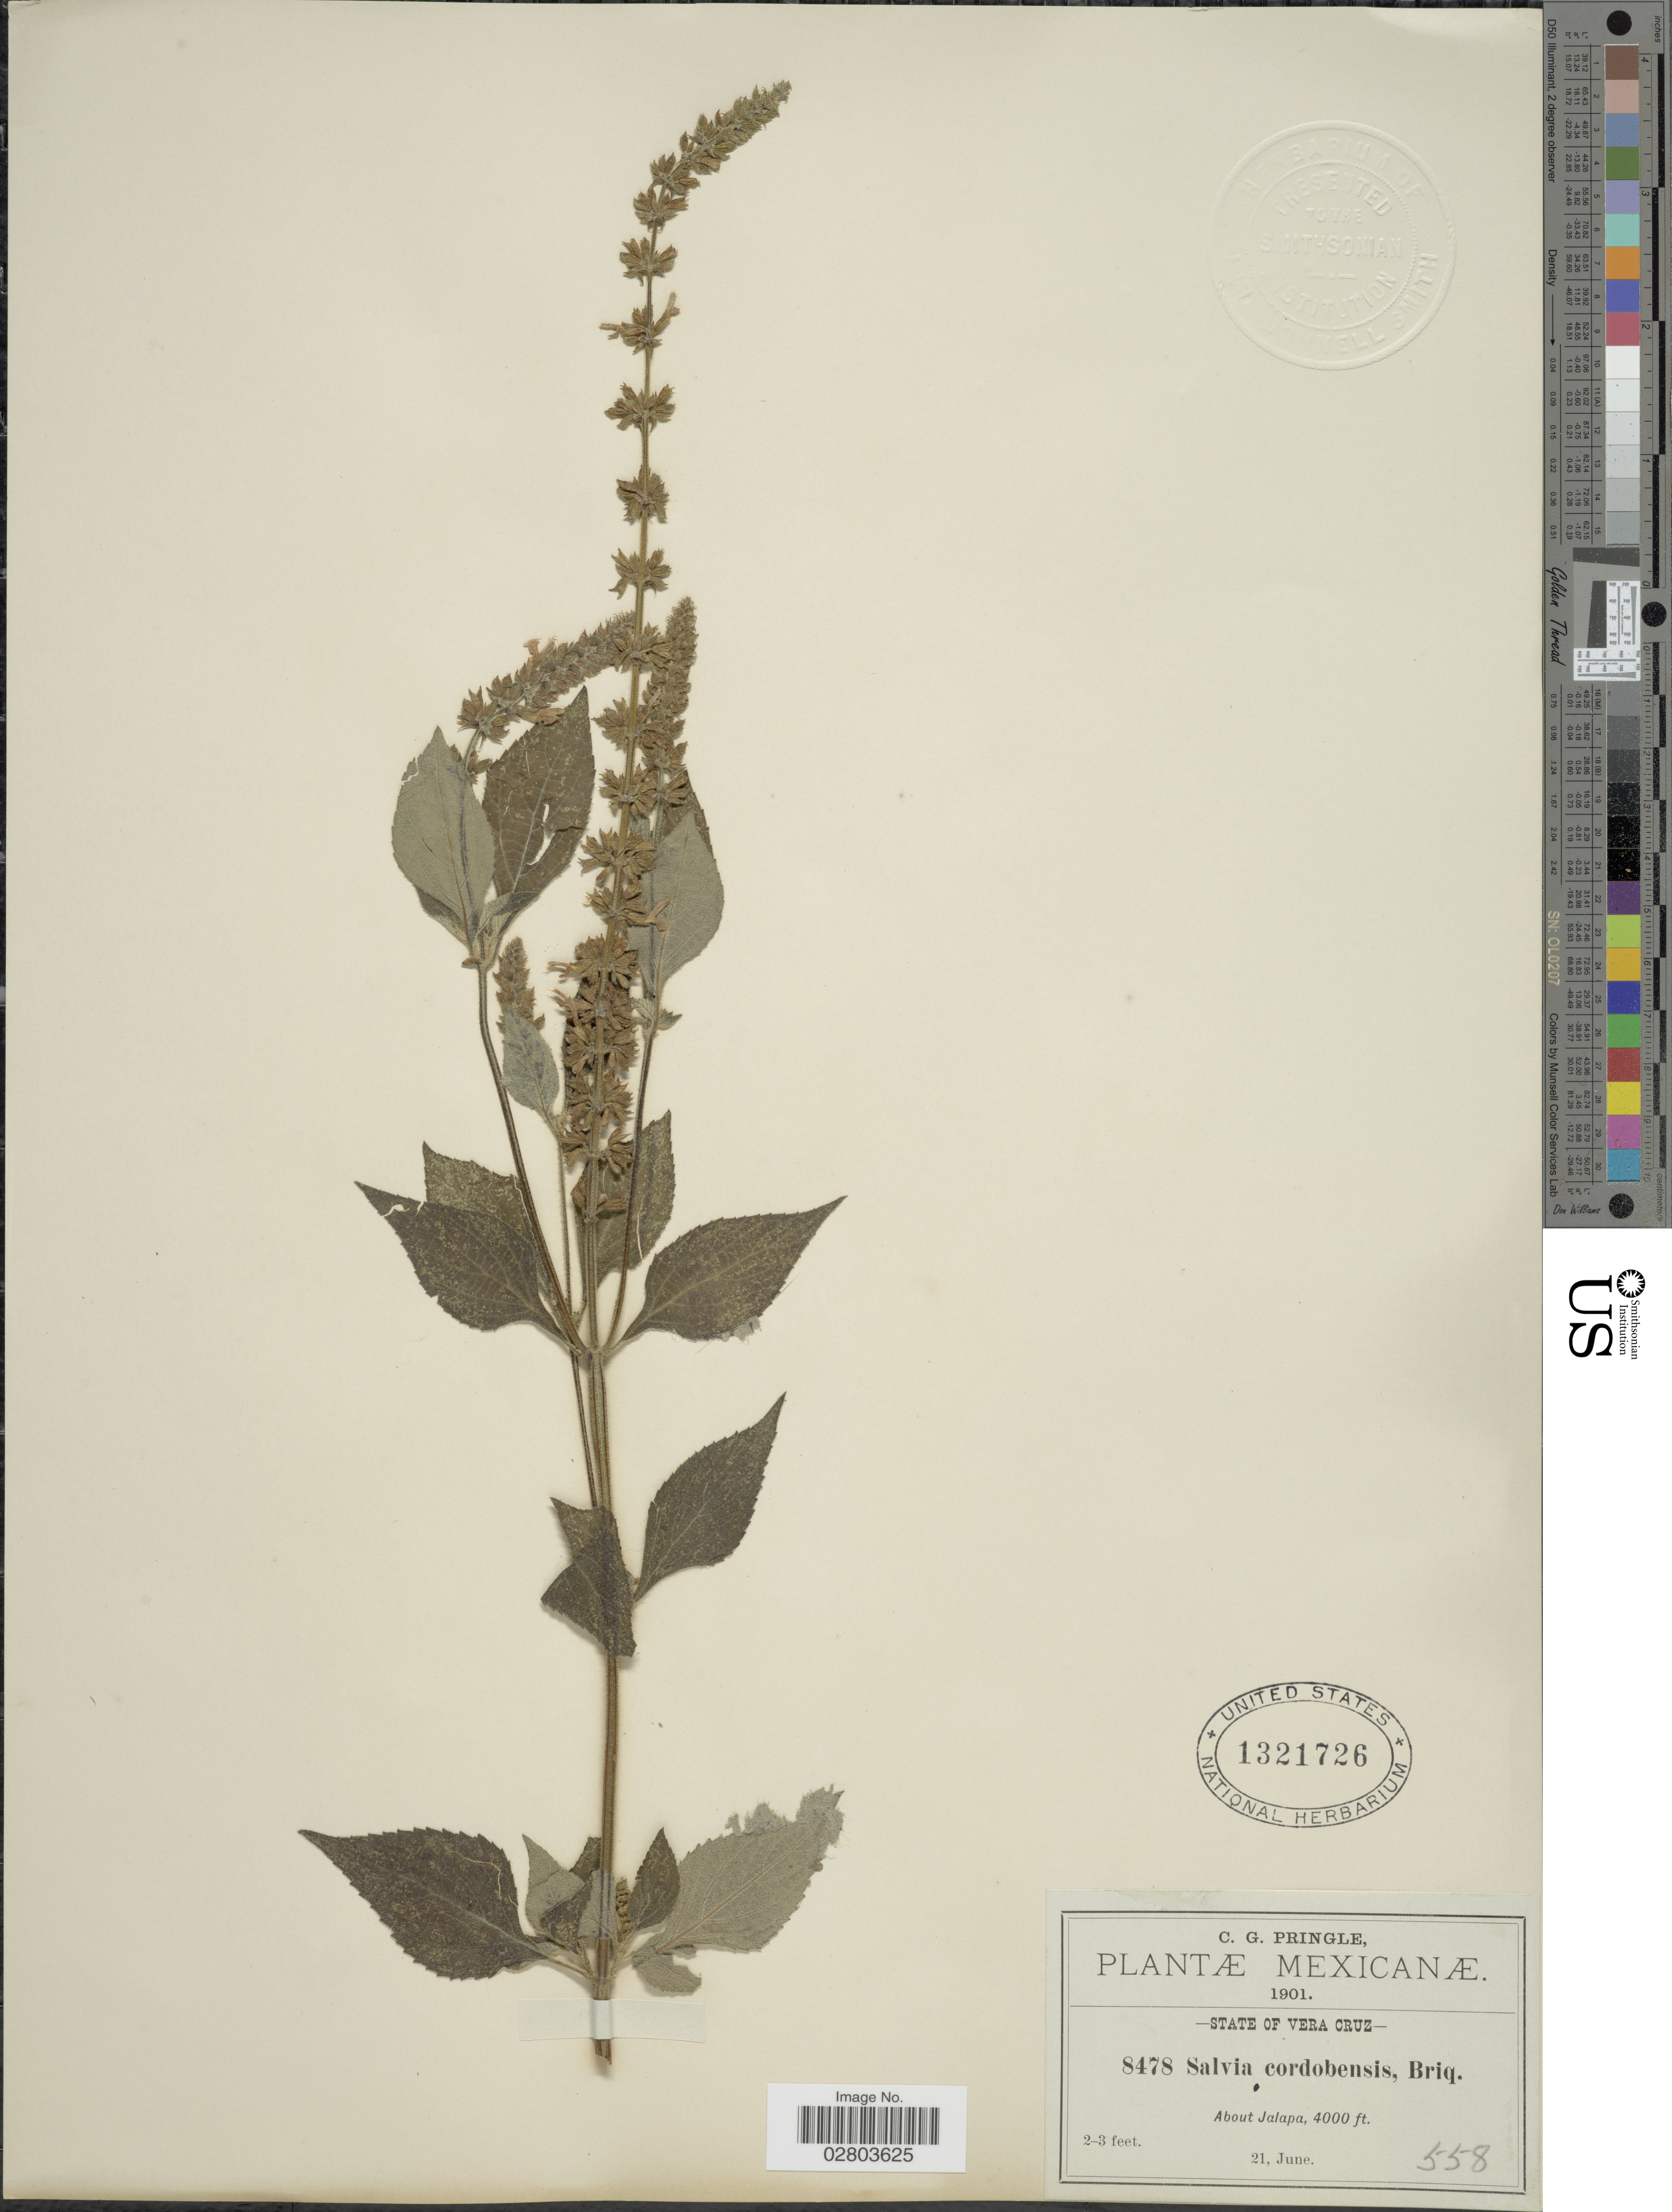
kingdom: Plantae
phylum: Tracheophyta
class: Magnoliopsida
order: Lamiales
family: Lamiaceae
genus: Salvia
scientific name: Salvia xalapensis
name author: Benth.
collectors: C. G. Pringle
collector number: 8478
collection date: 1901-06-21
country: Mexico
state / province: Veracruz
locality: State of Vera Cruz. About Jalapa.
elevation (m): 1219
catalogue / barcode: US 1321726